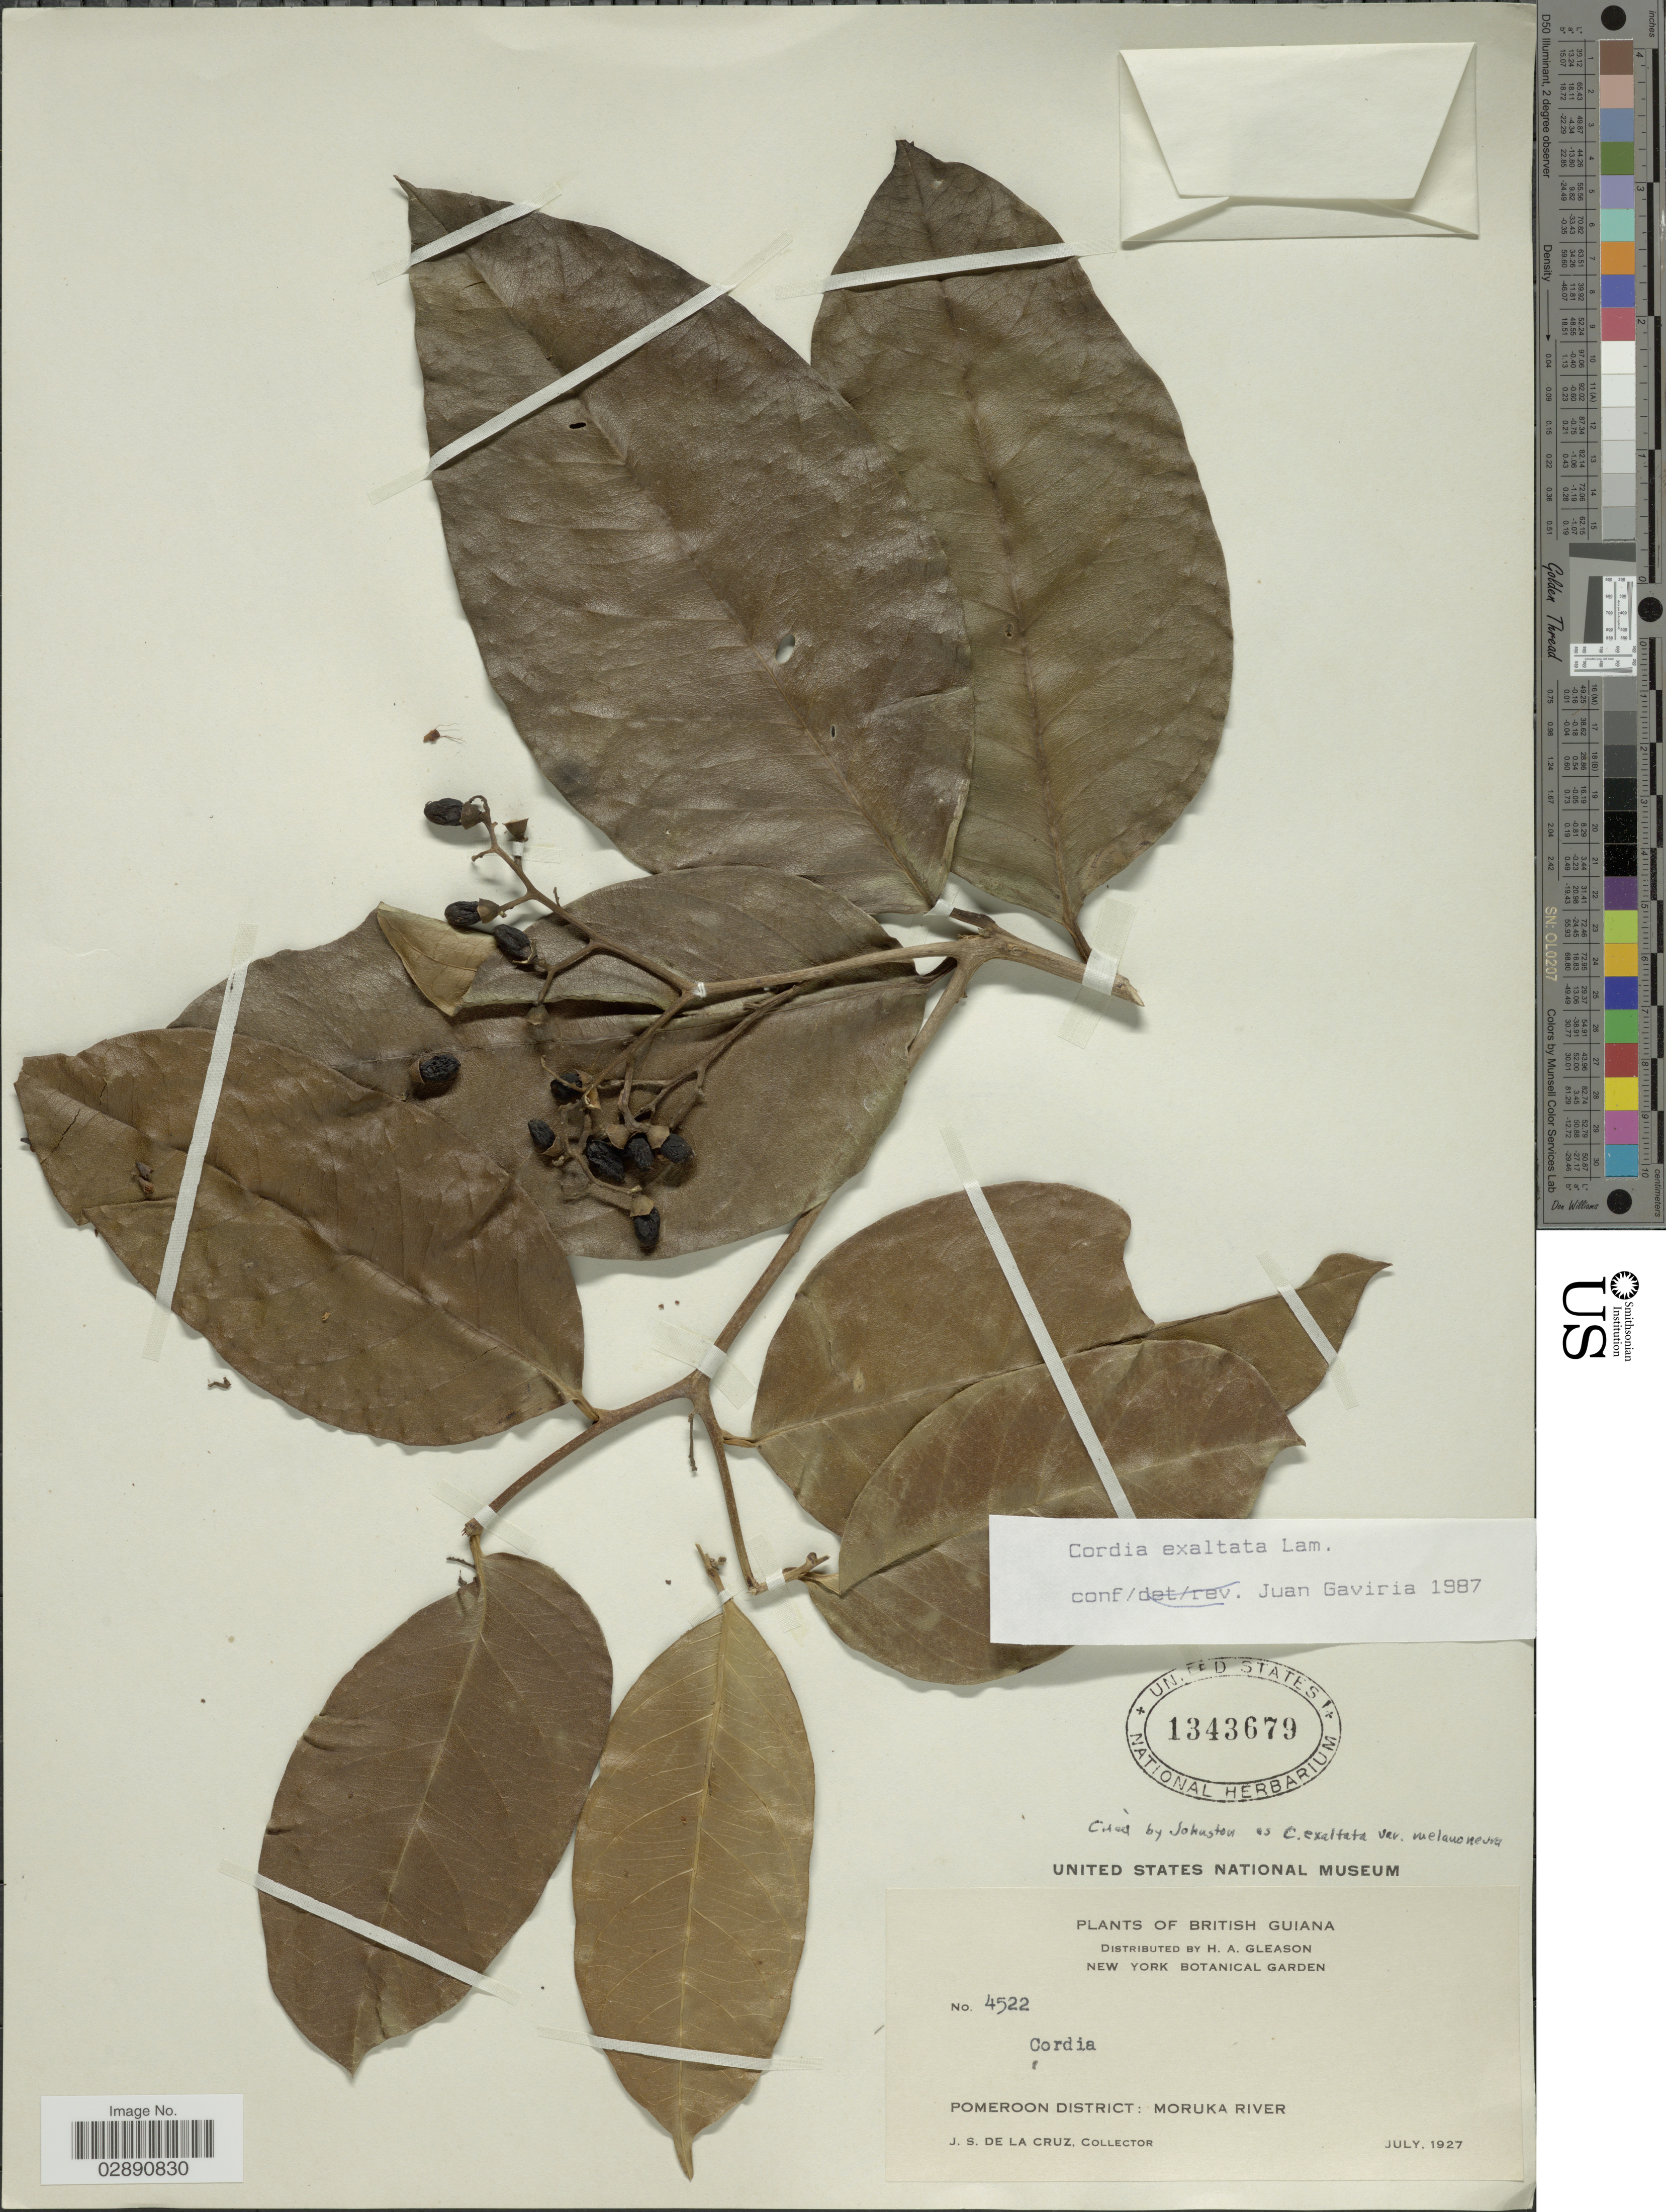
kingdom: Plantae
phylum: Tracheophyta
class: Magnoliopsida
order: Boraginales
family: Cordiaceae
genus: Cordia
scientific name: Cordia exaltata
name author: Lam.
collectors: J. S. de la Cruz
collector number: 4522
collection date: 1927-07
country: Guyana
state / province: Pomeroon-Supenaam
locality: British Guiana. Pomeroon District: Moruka River.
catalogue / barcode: US 1343679